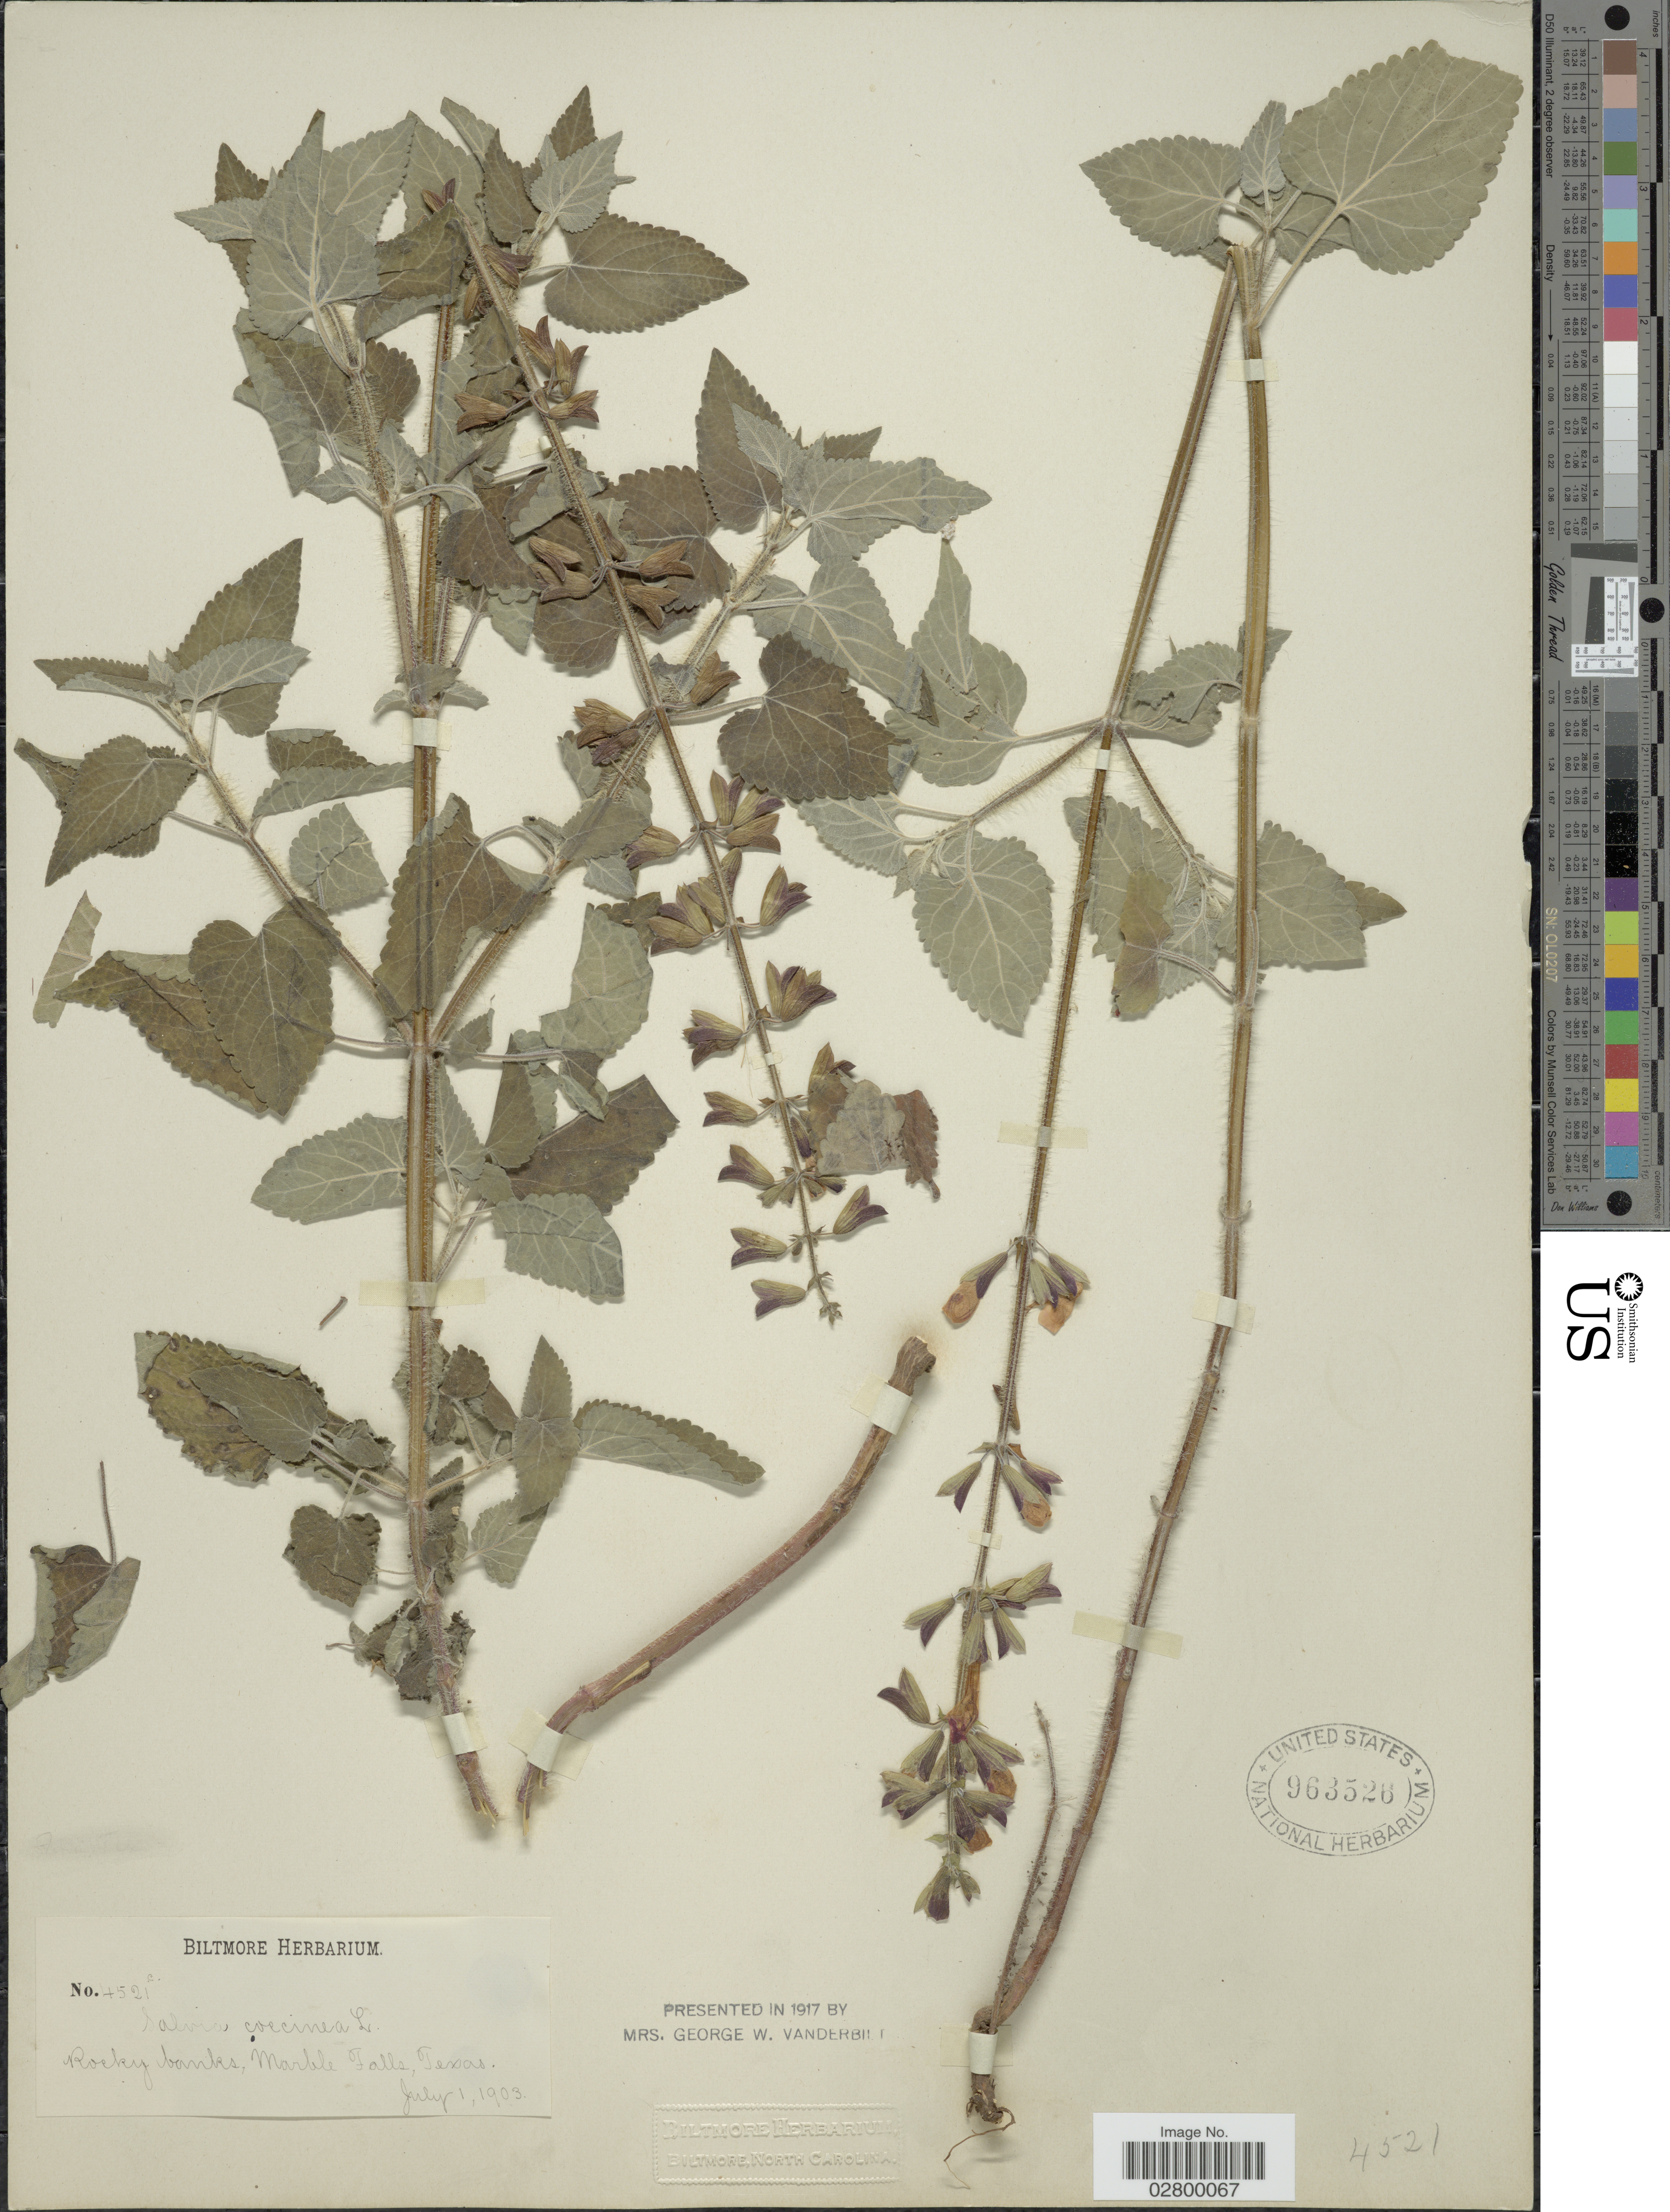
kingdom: Plantae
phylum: Tracheophyta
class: Magnoliopsida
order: Lamiales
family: Lamiaceae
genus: Salvia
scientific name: Salvia roemeriana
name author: Scheele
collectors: ex herb. Biltmore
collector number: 4521c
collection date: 1903-07-01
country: United States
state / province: Texas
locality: Rocky banks, Marble Falls.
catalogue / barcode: US 963526